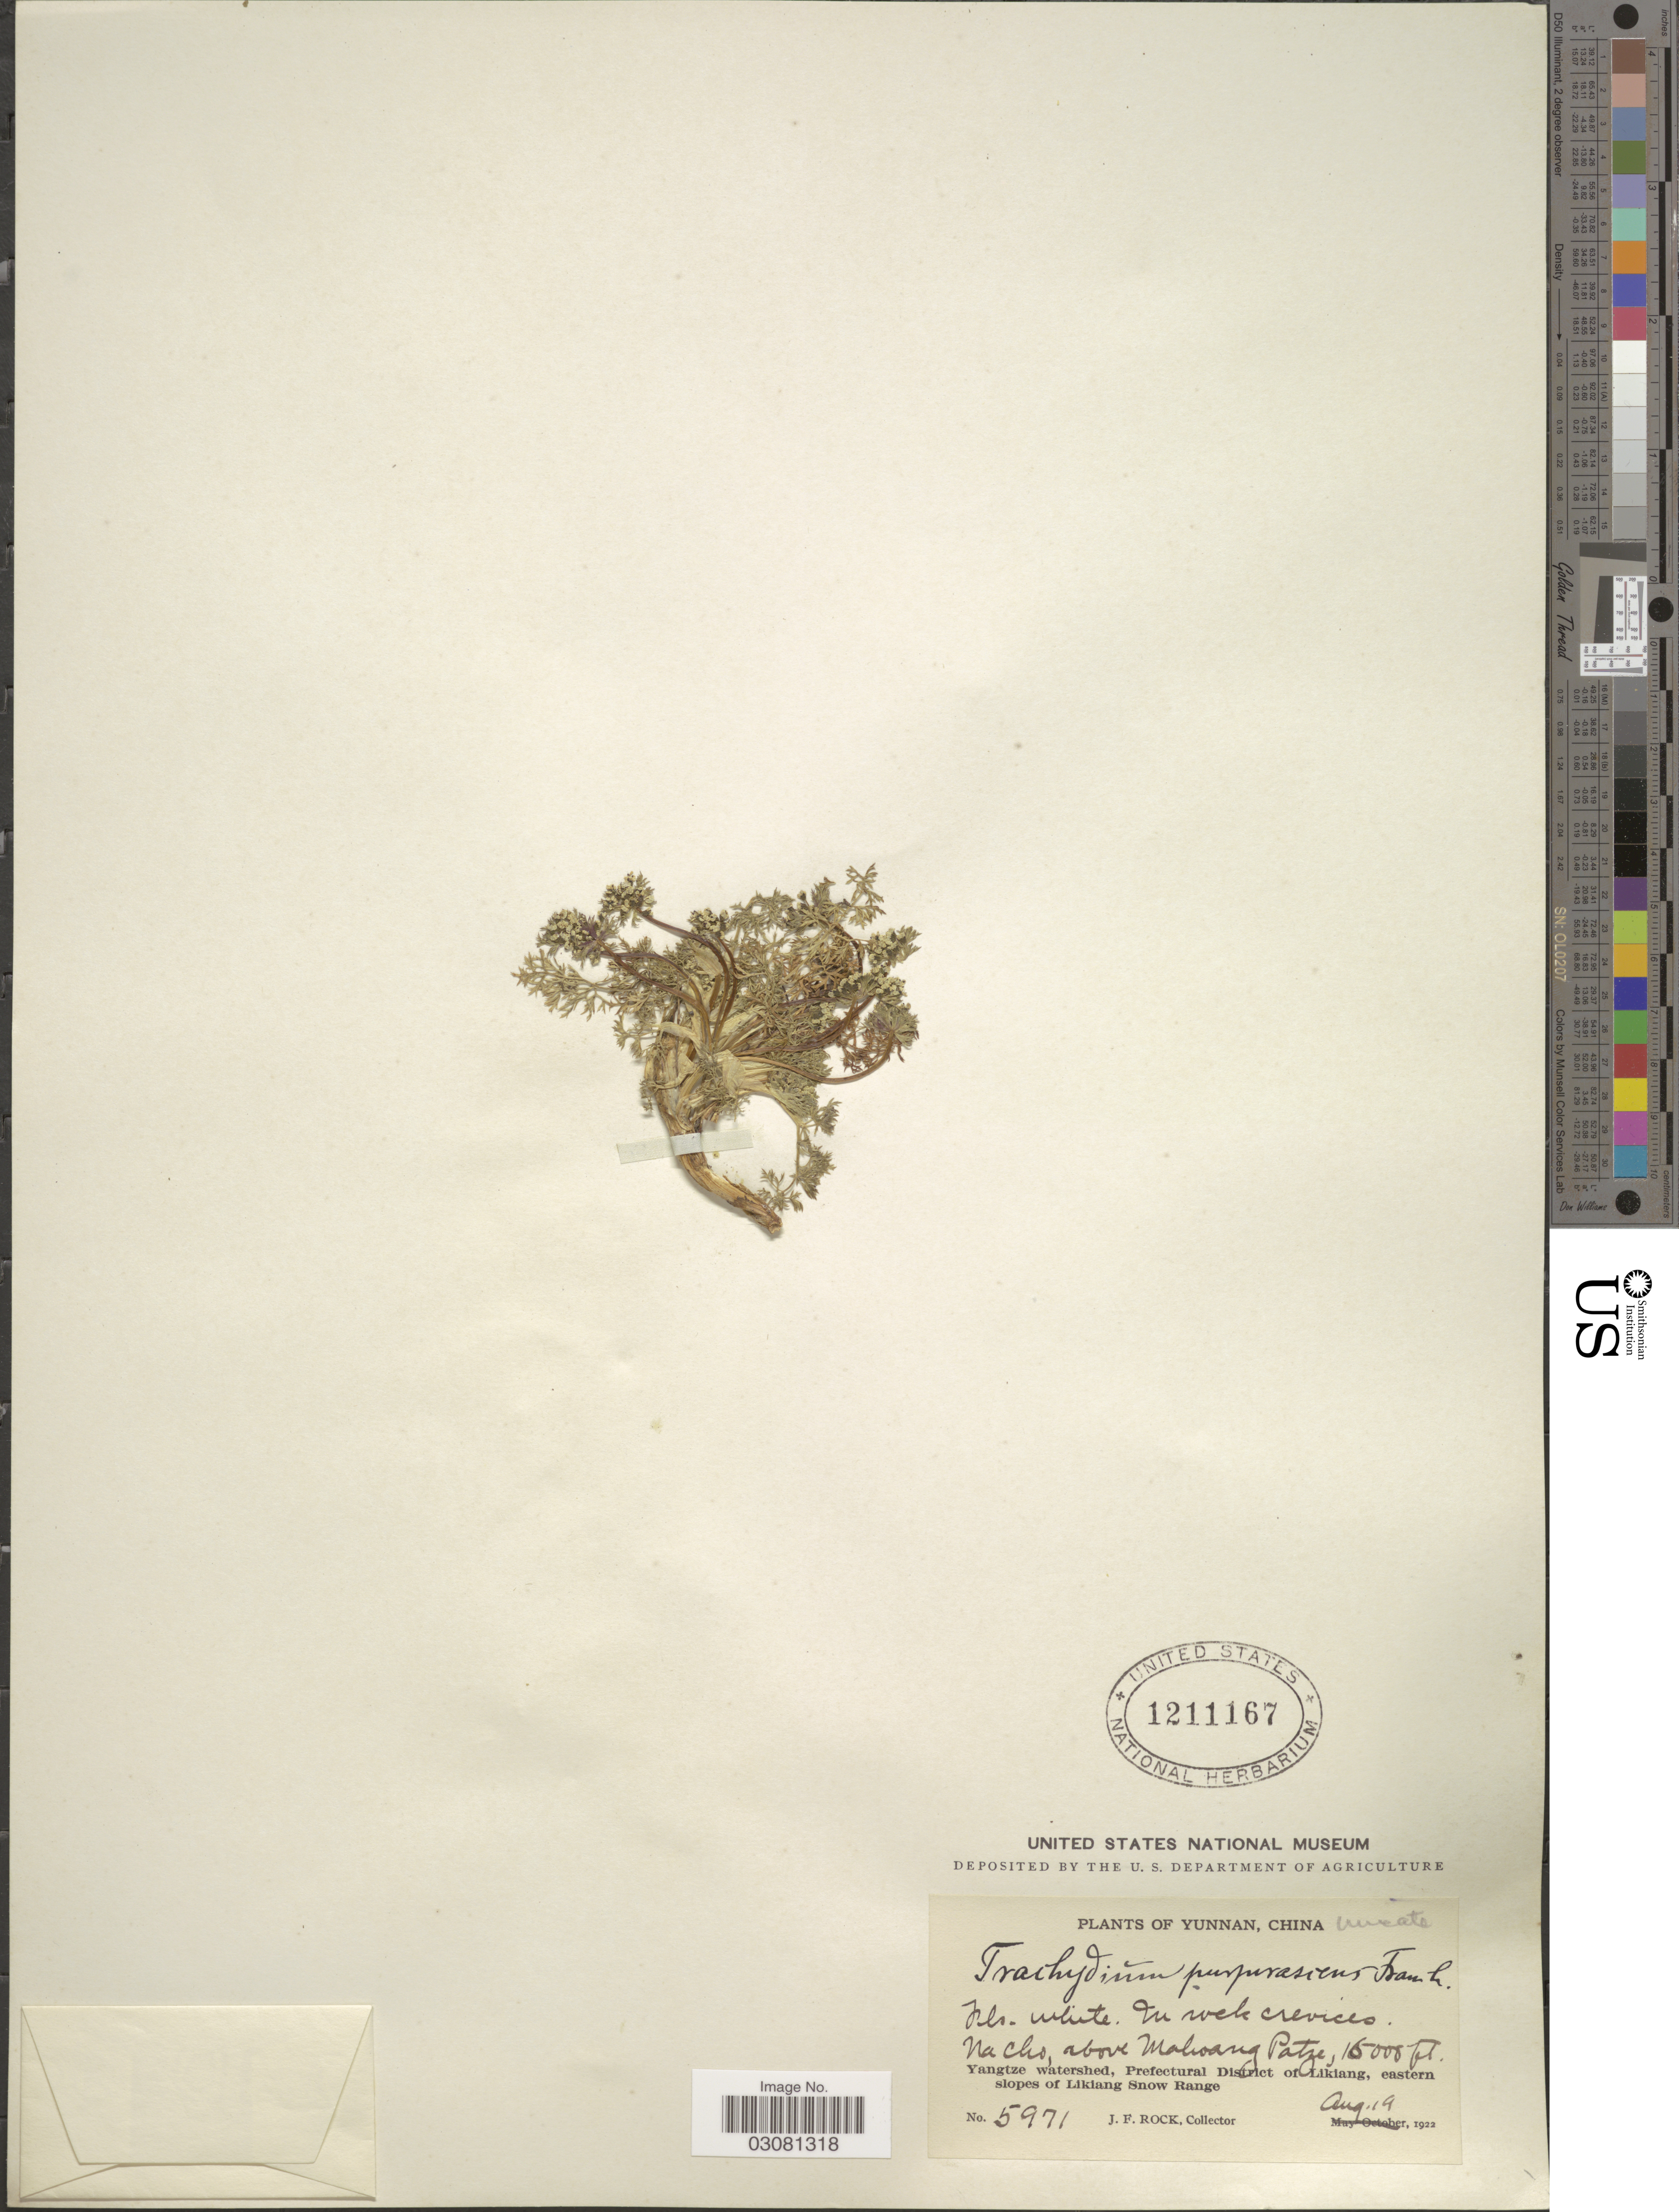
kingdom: Plantae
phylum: Tracheophyta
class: Magnoliopsida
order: Apiales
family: Apiaceae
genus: Trachydium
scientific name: Trachydium purpurascens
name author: Franch.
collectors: J. Rock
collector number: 5971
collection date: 1922-08-19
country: China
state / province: Yunnan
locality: Nacho, above Mahoang Patze. Yangtze watershed, Prefectural District of Likiang, eastern slopes of Likiang Snow Range.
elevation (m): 4877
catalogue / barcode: US 1211167